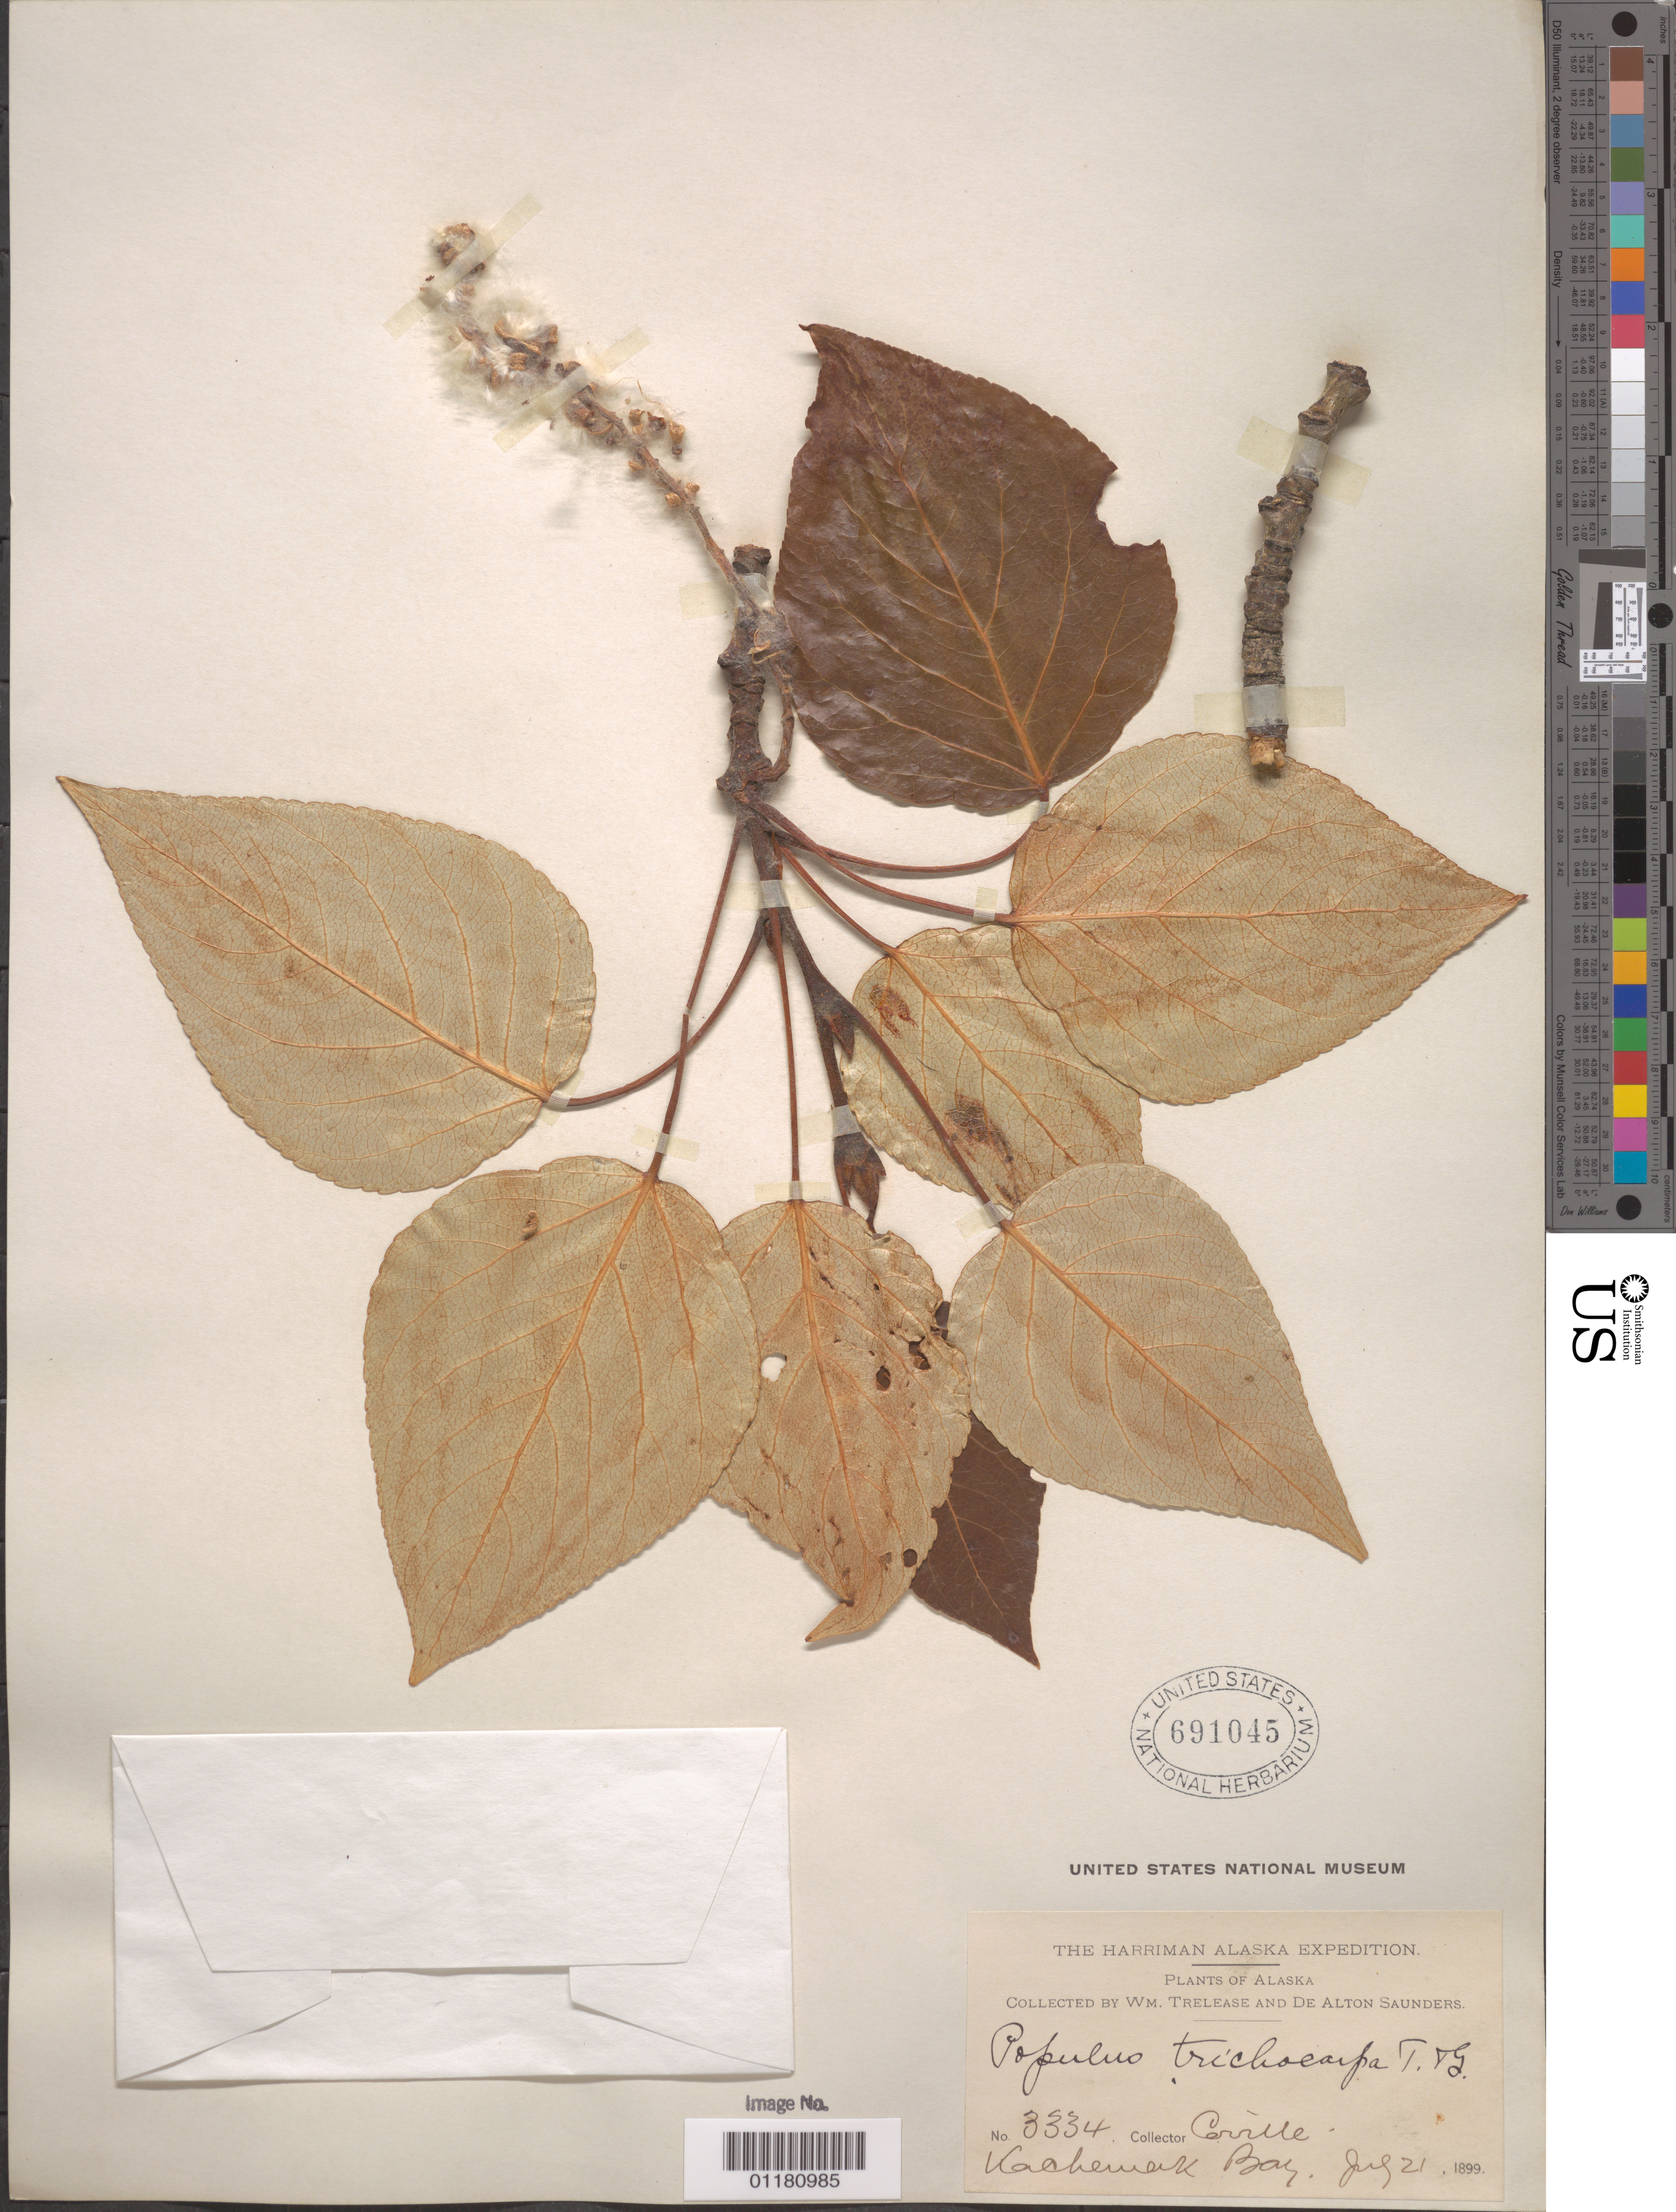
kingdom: Plantae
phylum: Tracheophyta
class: Magnoliopsida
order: Malpighiales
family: Salicaceae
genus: Populus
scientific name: Populus trichocarpa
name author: Torr. & A. Gray ex W. Hook.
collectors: Coville, W. Trelease & D. A. Saunders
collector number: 3334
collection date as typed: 21 Jul 1899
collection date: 1899-07-21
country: United States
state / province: Alaska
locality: Kachemak Bay.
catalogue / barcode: US 691045